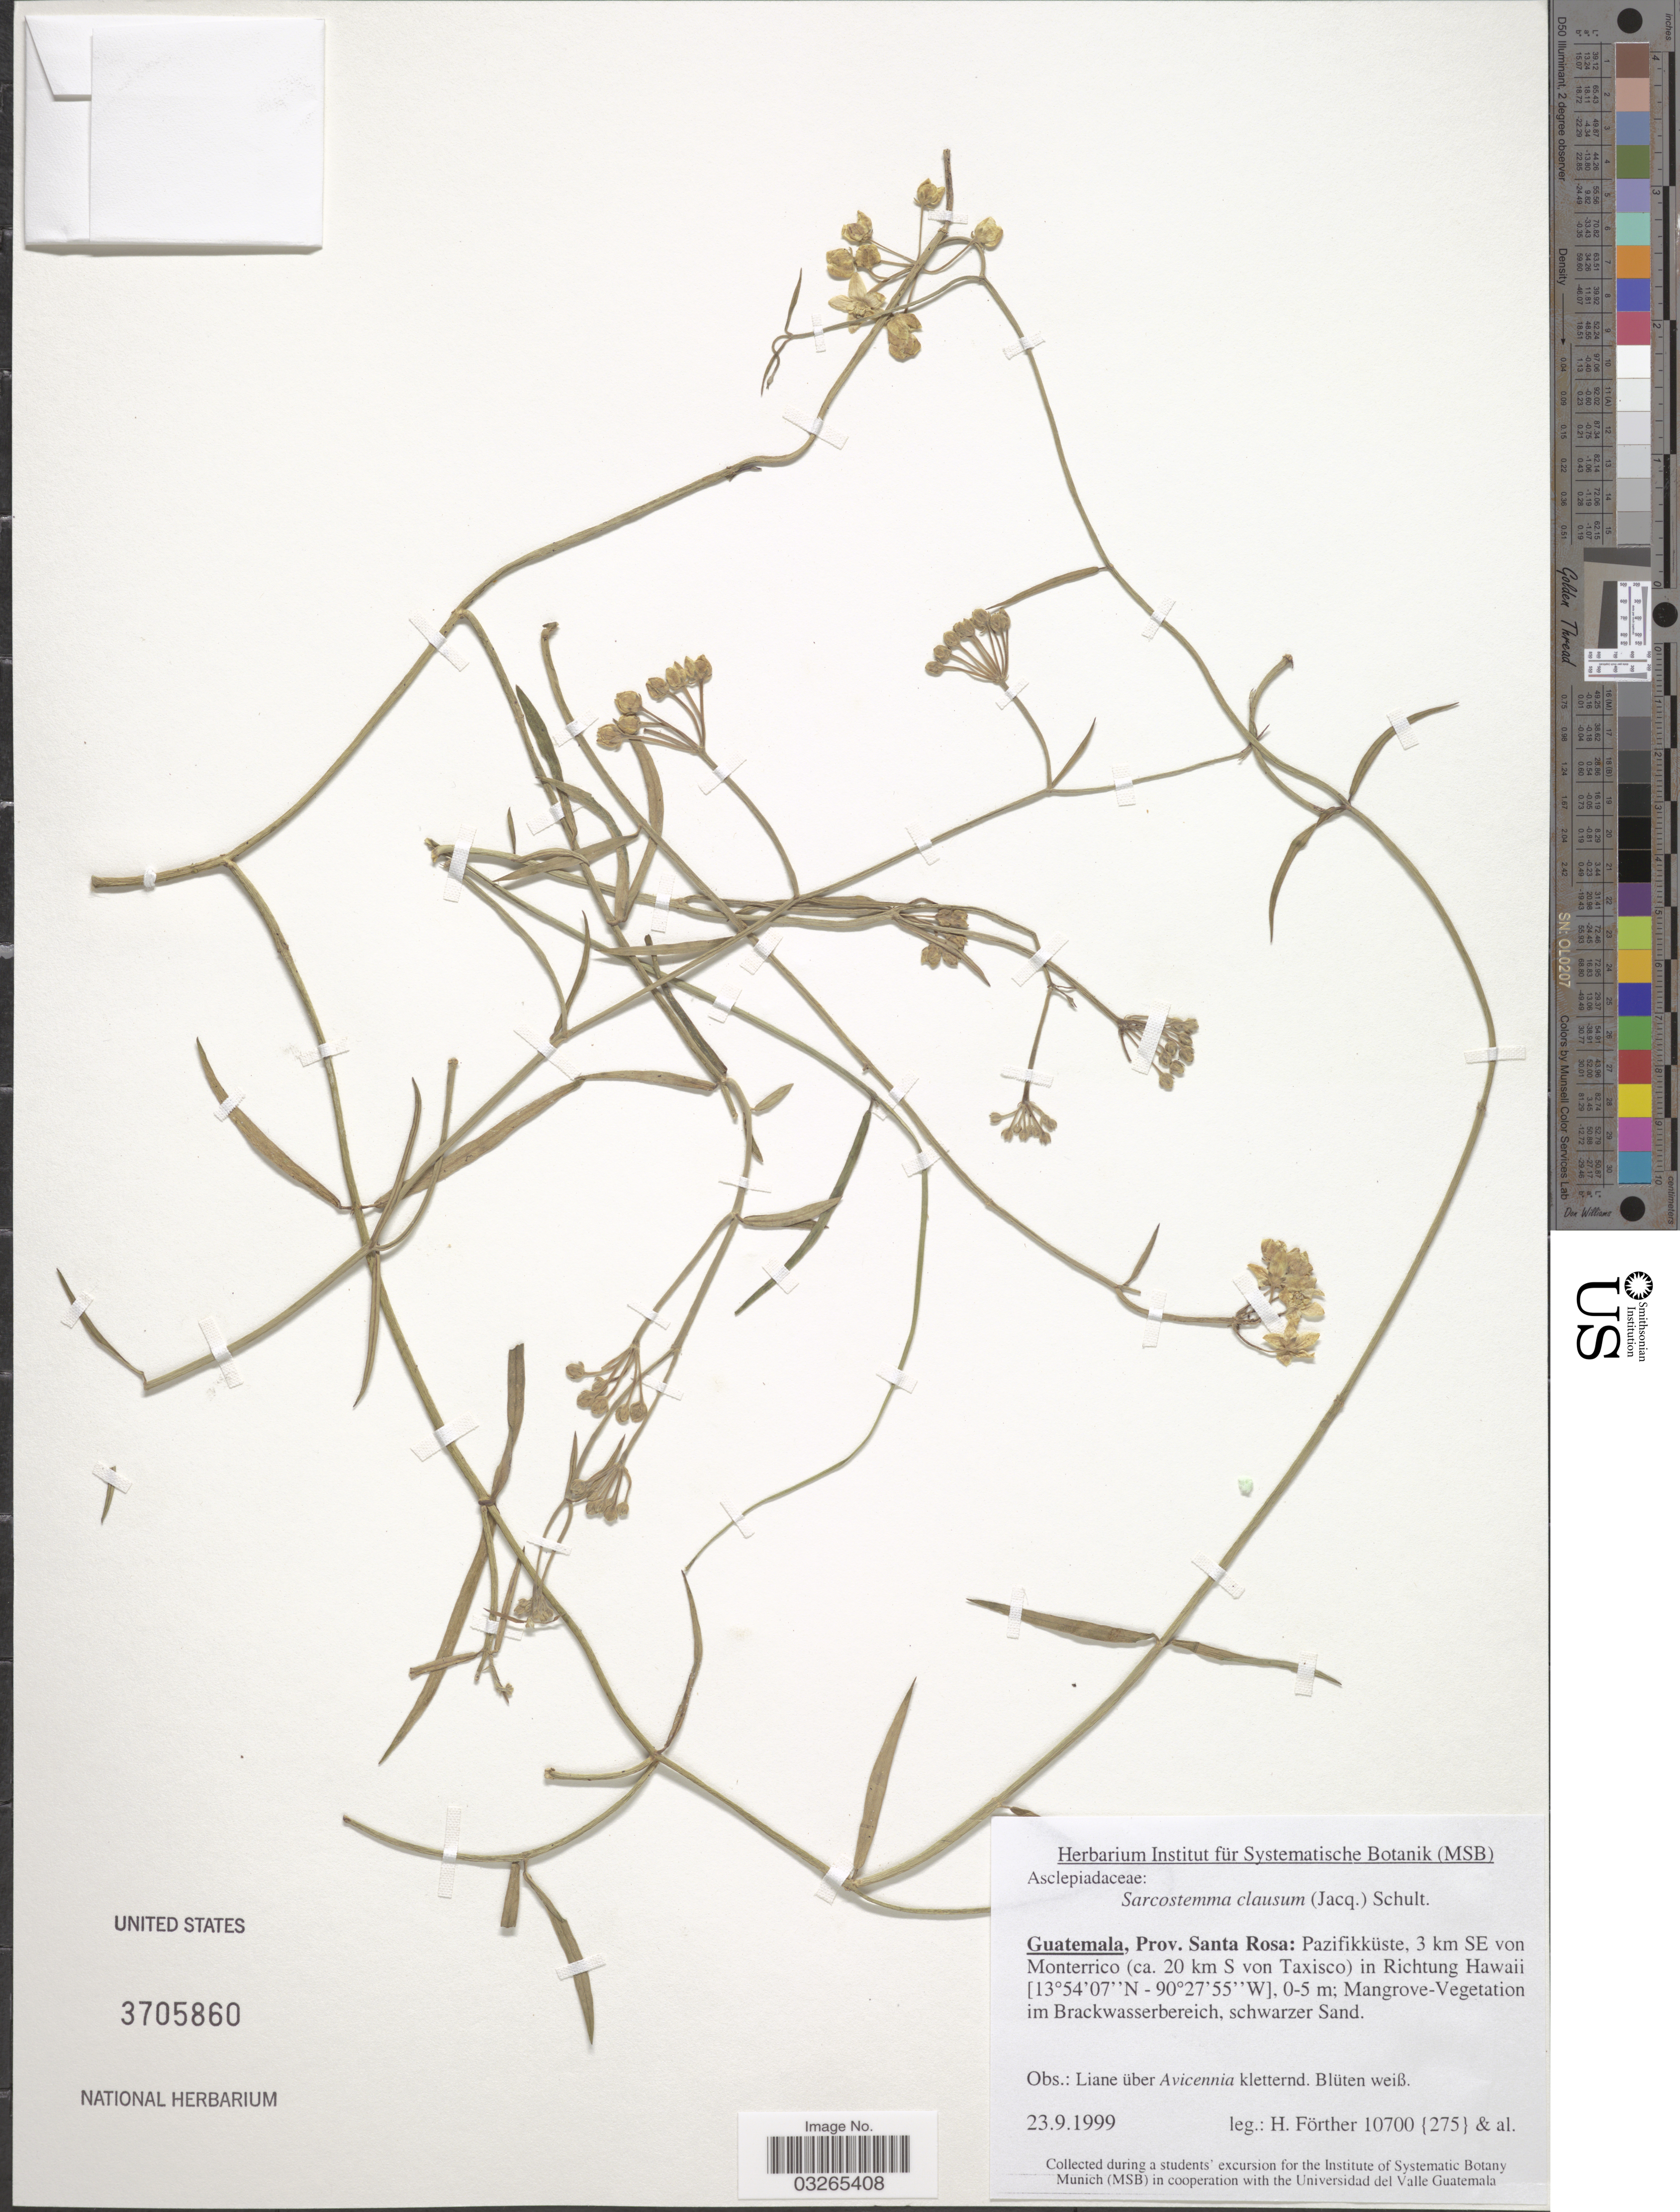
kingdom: Plantae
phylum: Tracheophyta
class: Magnoliopsida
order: Gentianales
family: Apocynaceae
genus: Sarcostemma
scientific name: Sarcostemma clausum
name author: (Jacq.) Schult.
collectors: H. Förther & et al.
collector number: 10700{275}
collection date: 1999-09-23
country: Guatemala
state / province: Santa Rosa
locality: Pazifikküste, 3 km SE von Monterrico (ca. 20 km S von Taxisco) in Richtung Hawaii.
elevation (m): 0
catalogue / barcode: US 3705860